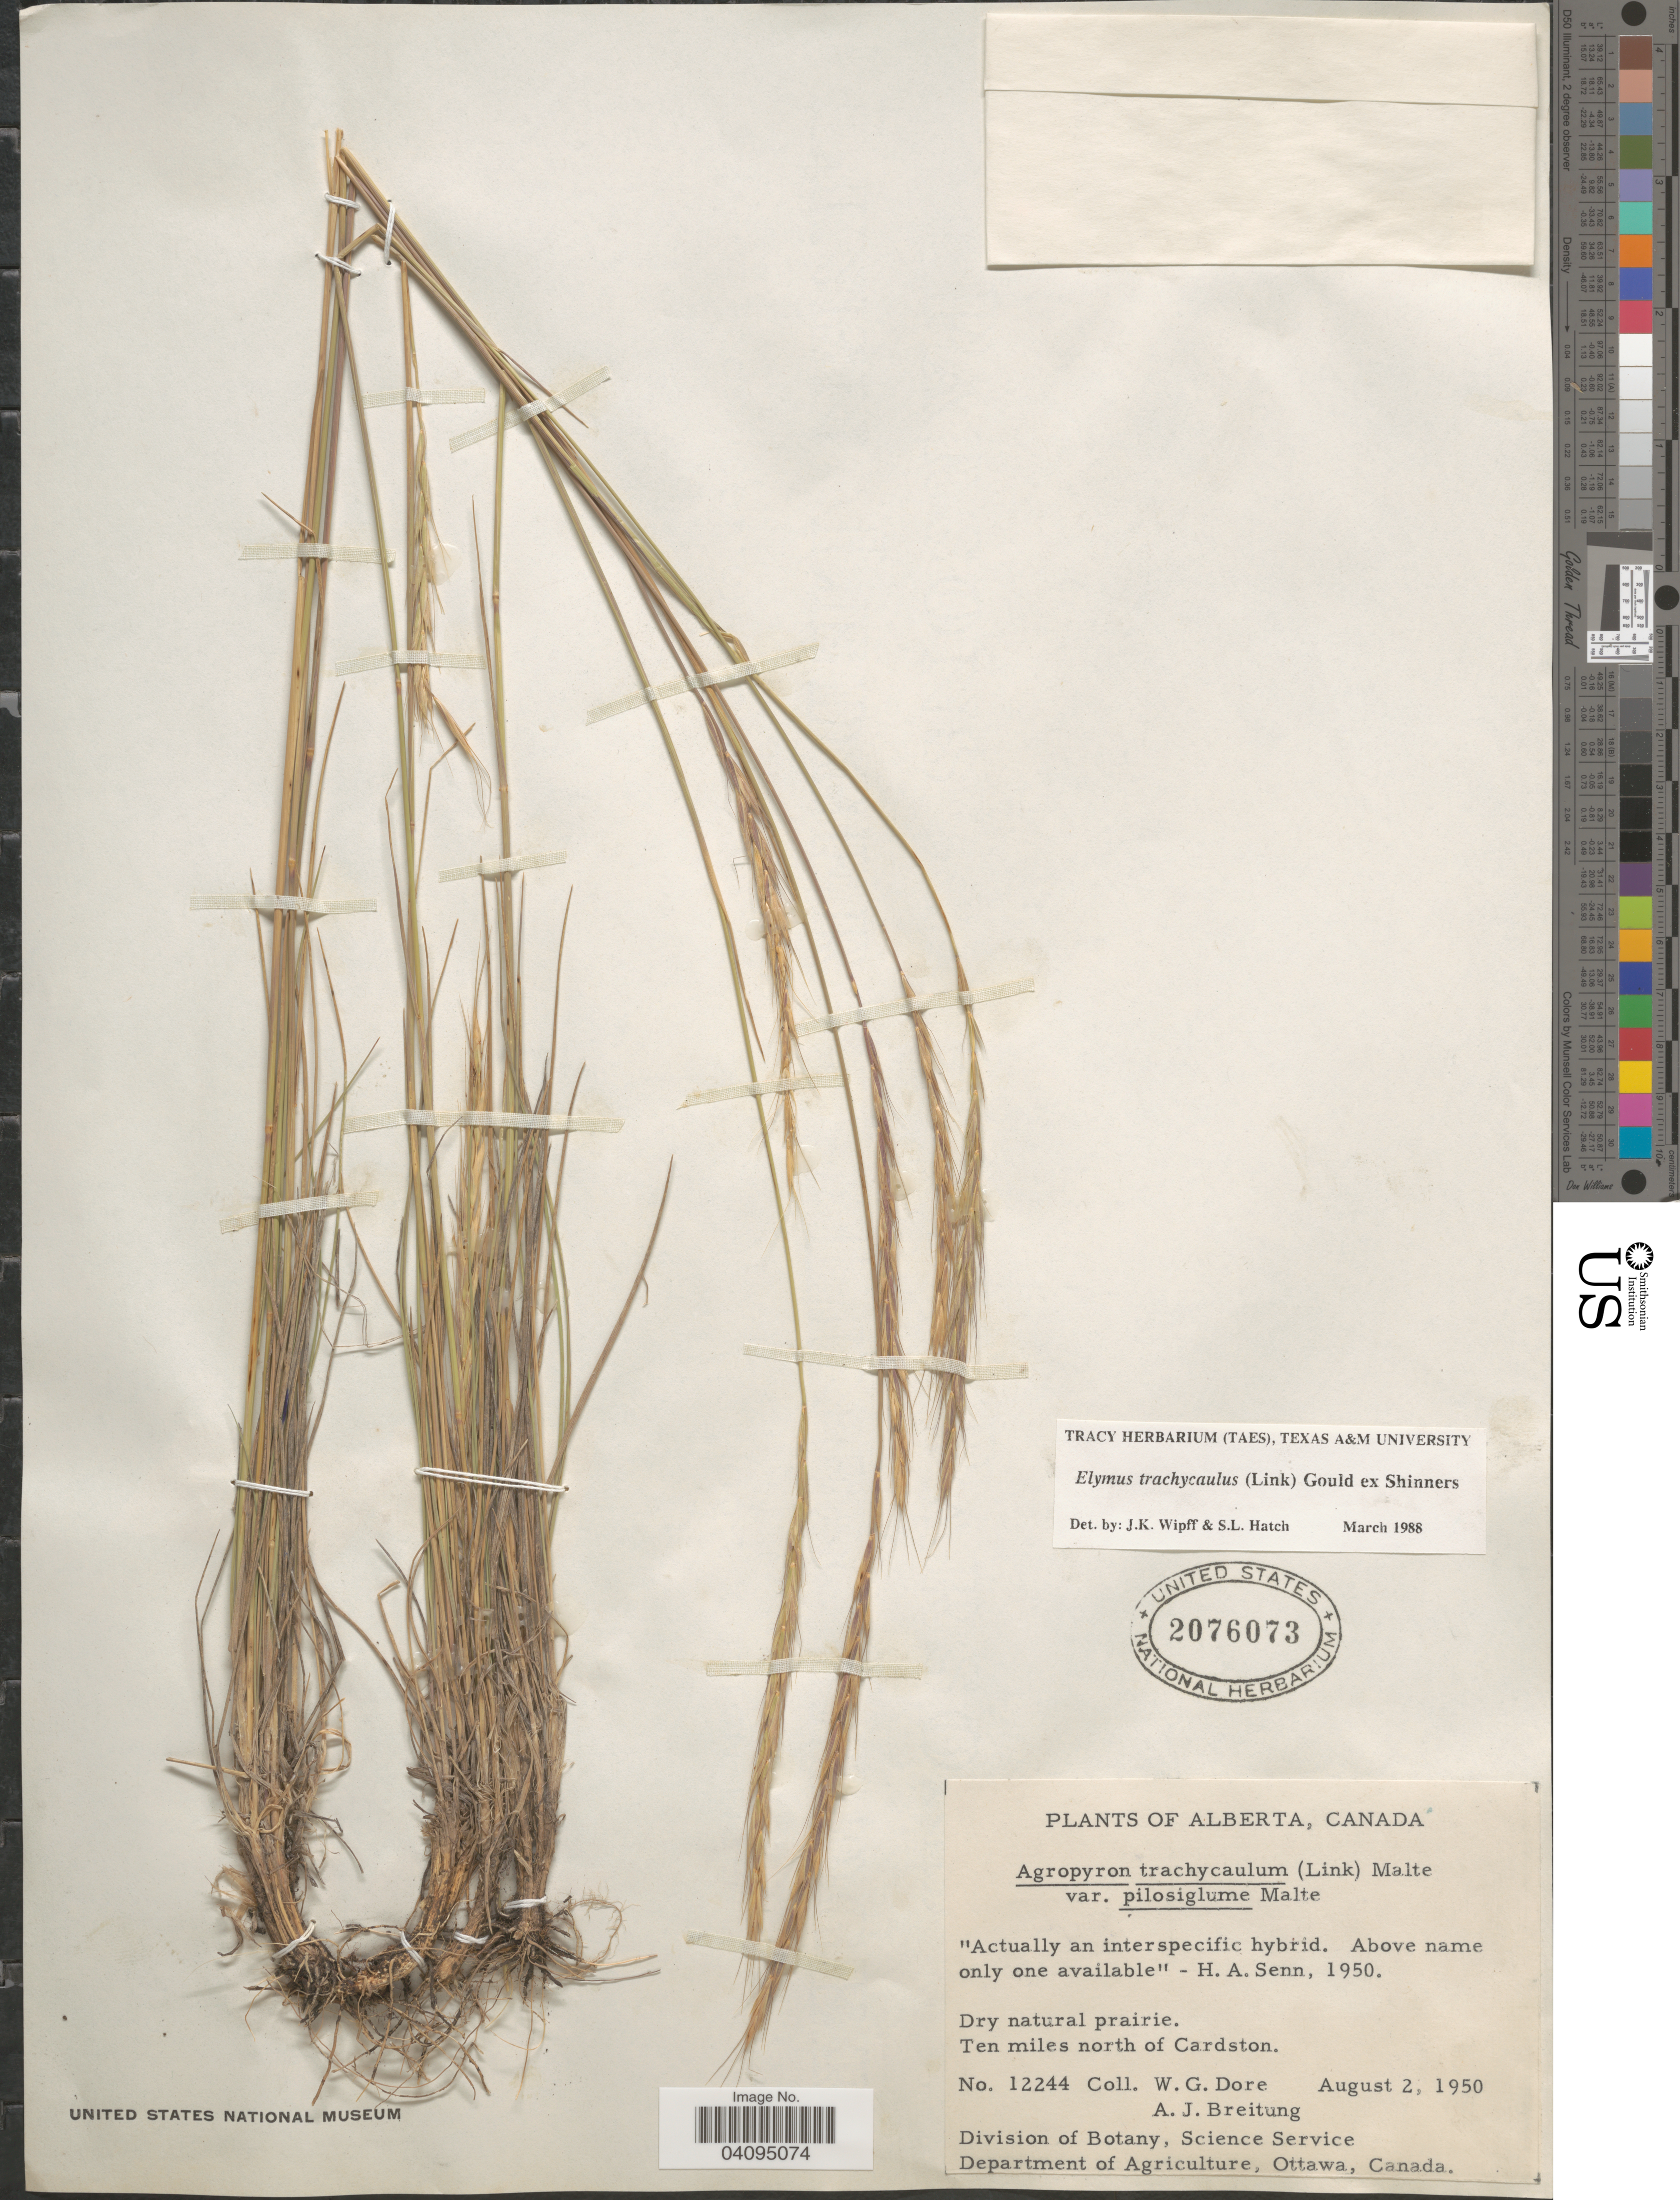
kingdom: Plantae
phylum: Tracheophyta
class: Liliopsida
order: Poales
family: Poaceae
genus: Elymus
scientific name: Elymus trachycaulus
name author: (Link) Gould ex Shinners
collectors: W. Dore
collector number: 12244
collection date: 1950-08-02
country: Canada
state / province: Alberta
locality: Ten miles north of Cardston.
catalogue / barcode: US 2076073